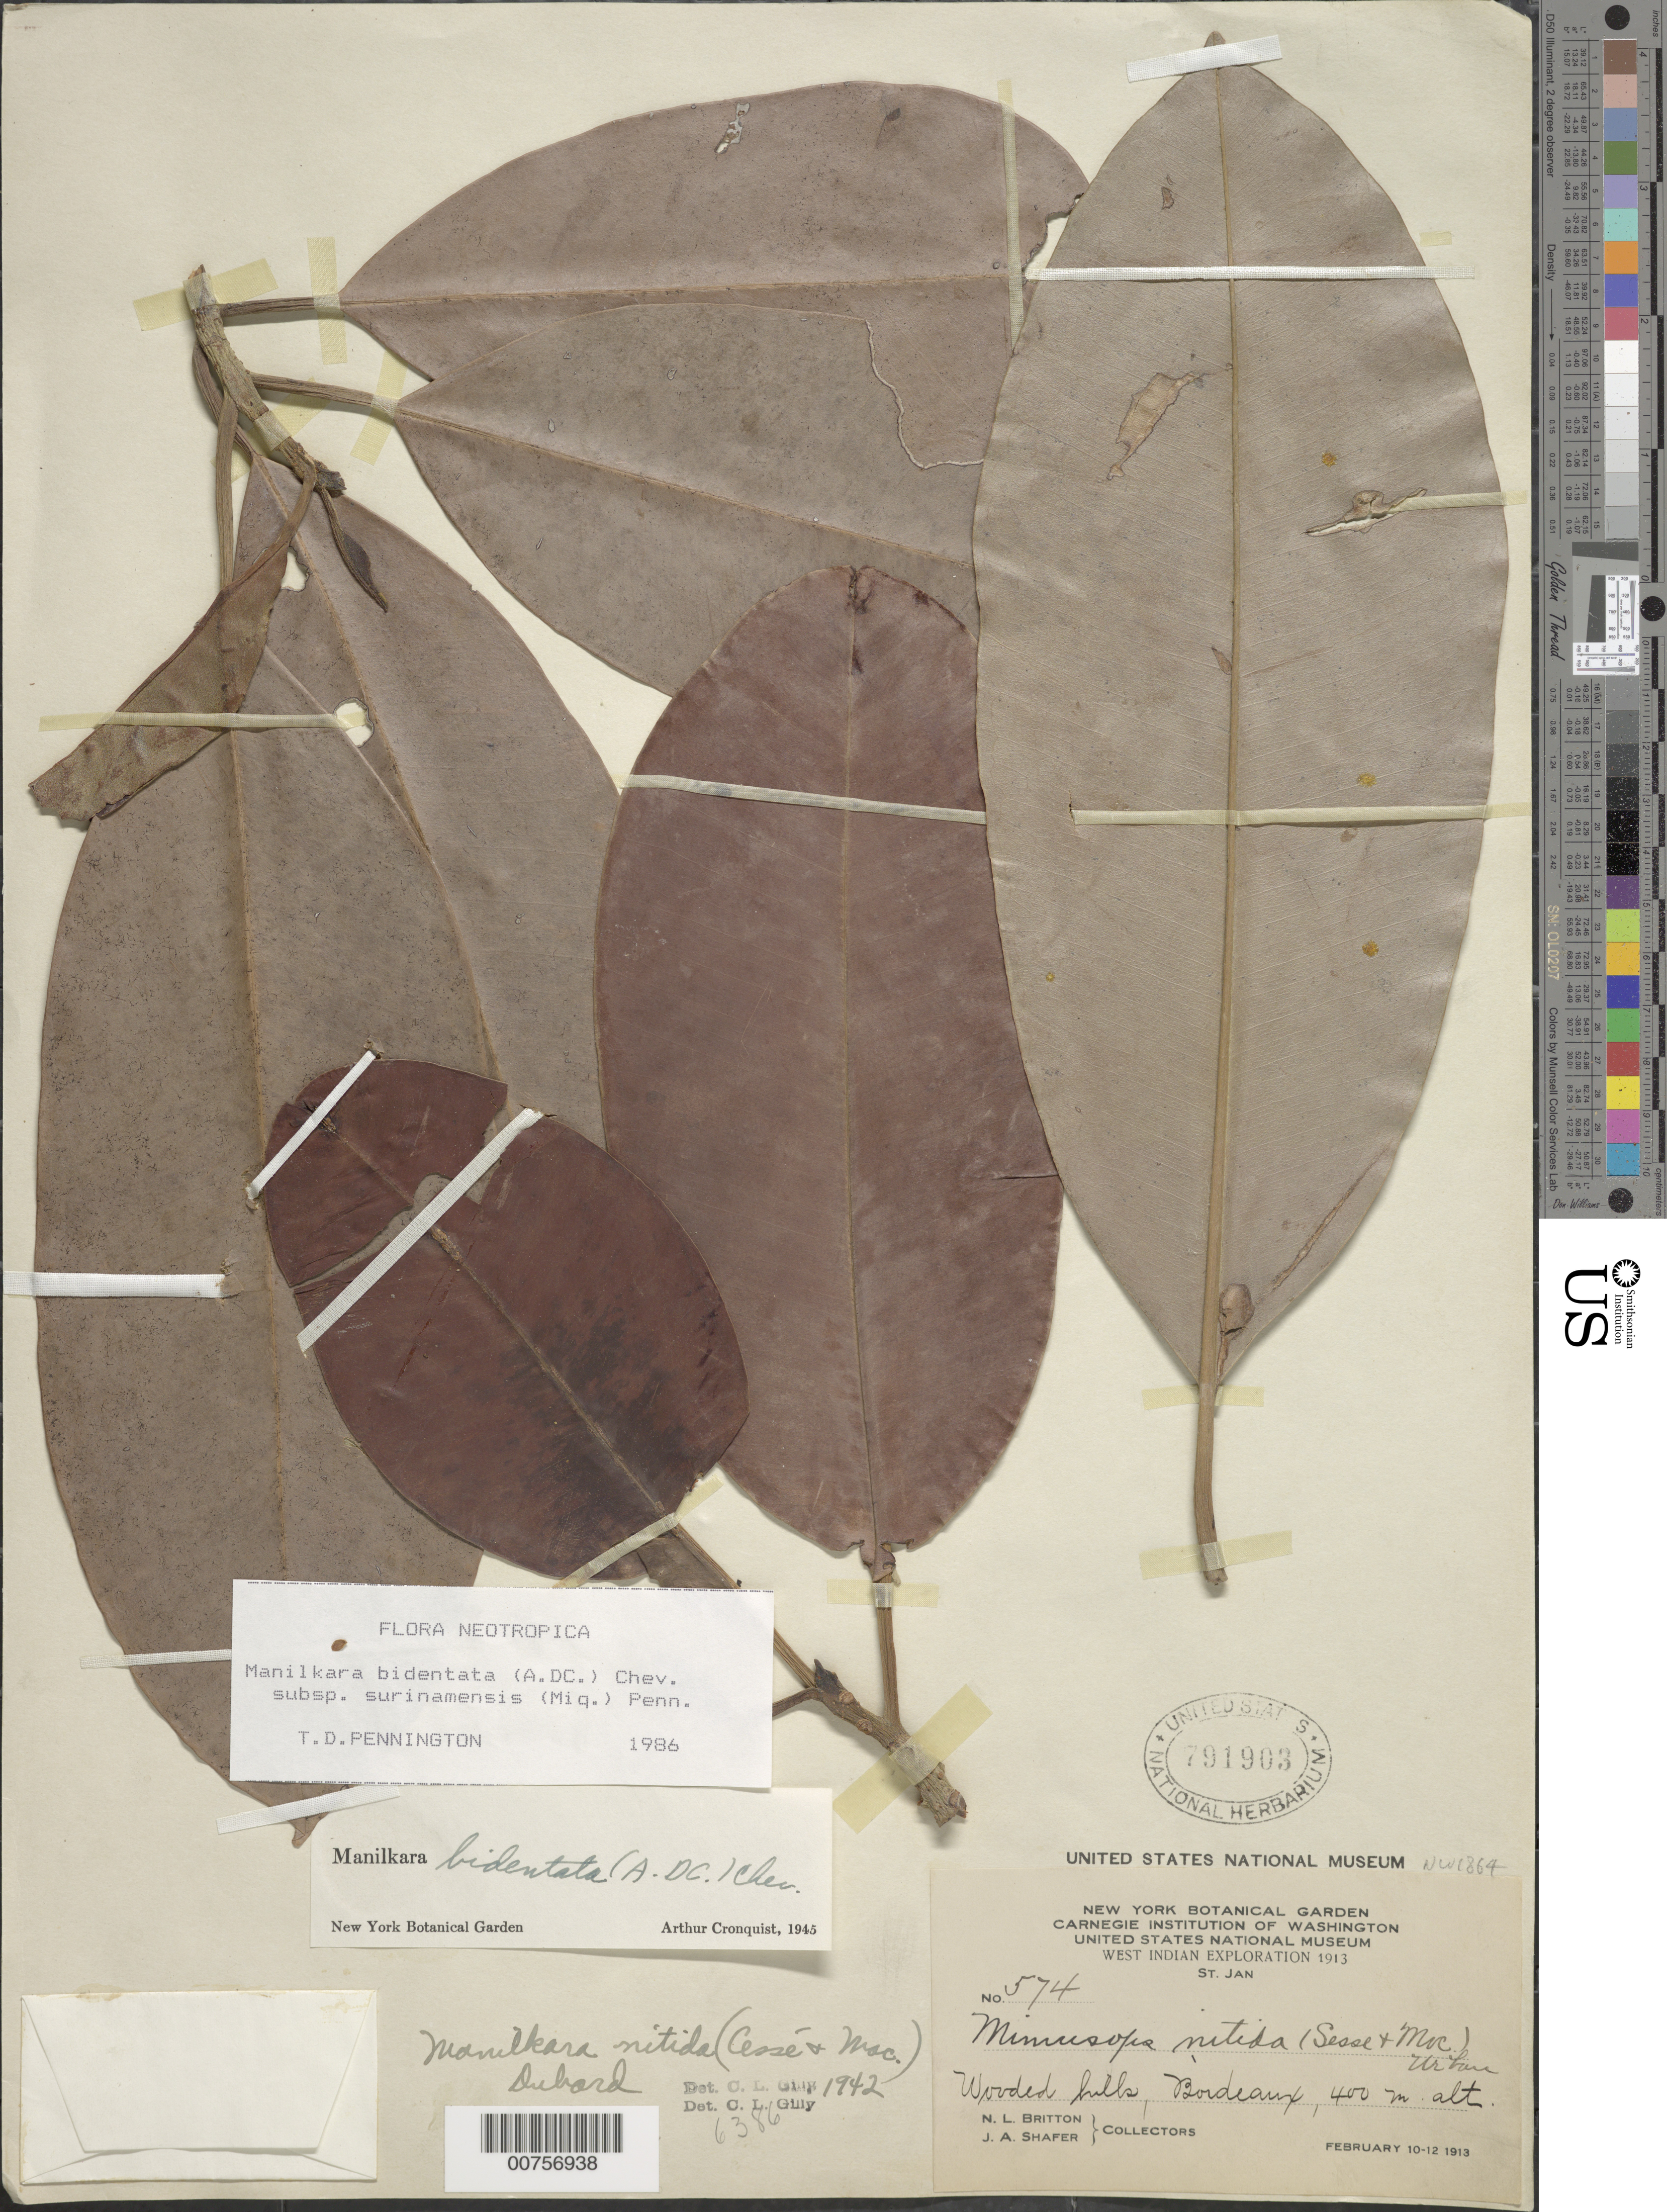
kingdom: Plantae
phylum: Tracheophyta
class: Magnoliopsida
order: Ericales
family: Sapotaceae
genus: Manilkara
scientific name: Manilkara bidentata subsp. surinamensis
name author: (Miq.) T.D. Penn.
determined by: Pennington, T. D., (K)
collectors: N. Britton & J. A. Shafer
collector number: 574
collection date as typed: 10 Feb 1913 to 12 Feb 1913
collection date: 1913-02-10/1913-02-12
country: U.S. Virgin Islands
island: St. John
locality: Bordeaux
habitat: Wooded hills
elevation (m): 400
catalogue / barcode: US 791903